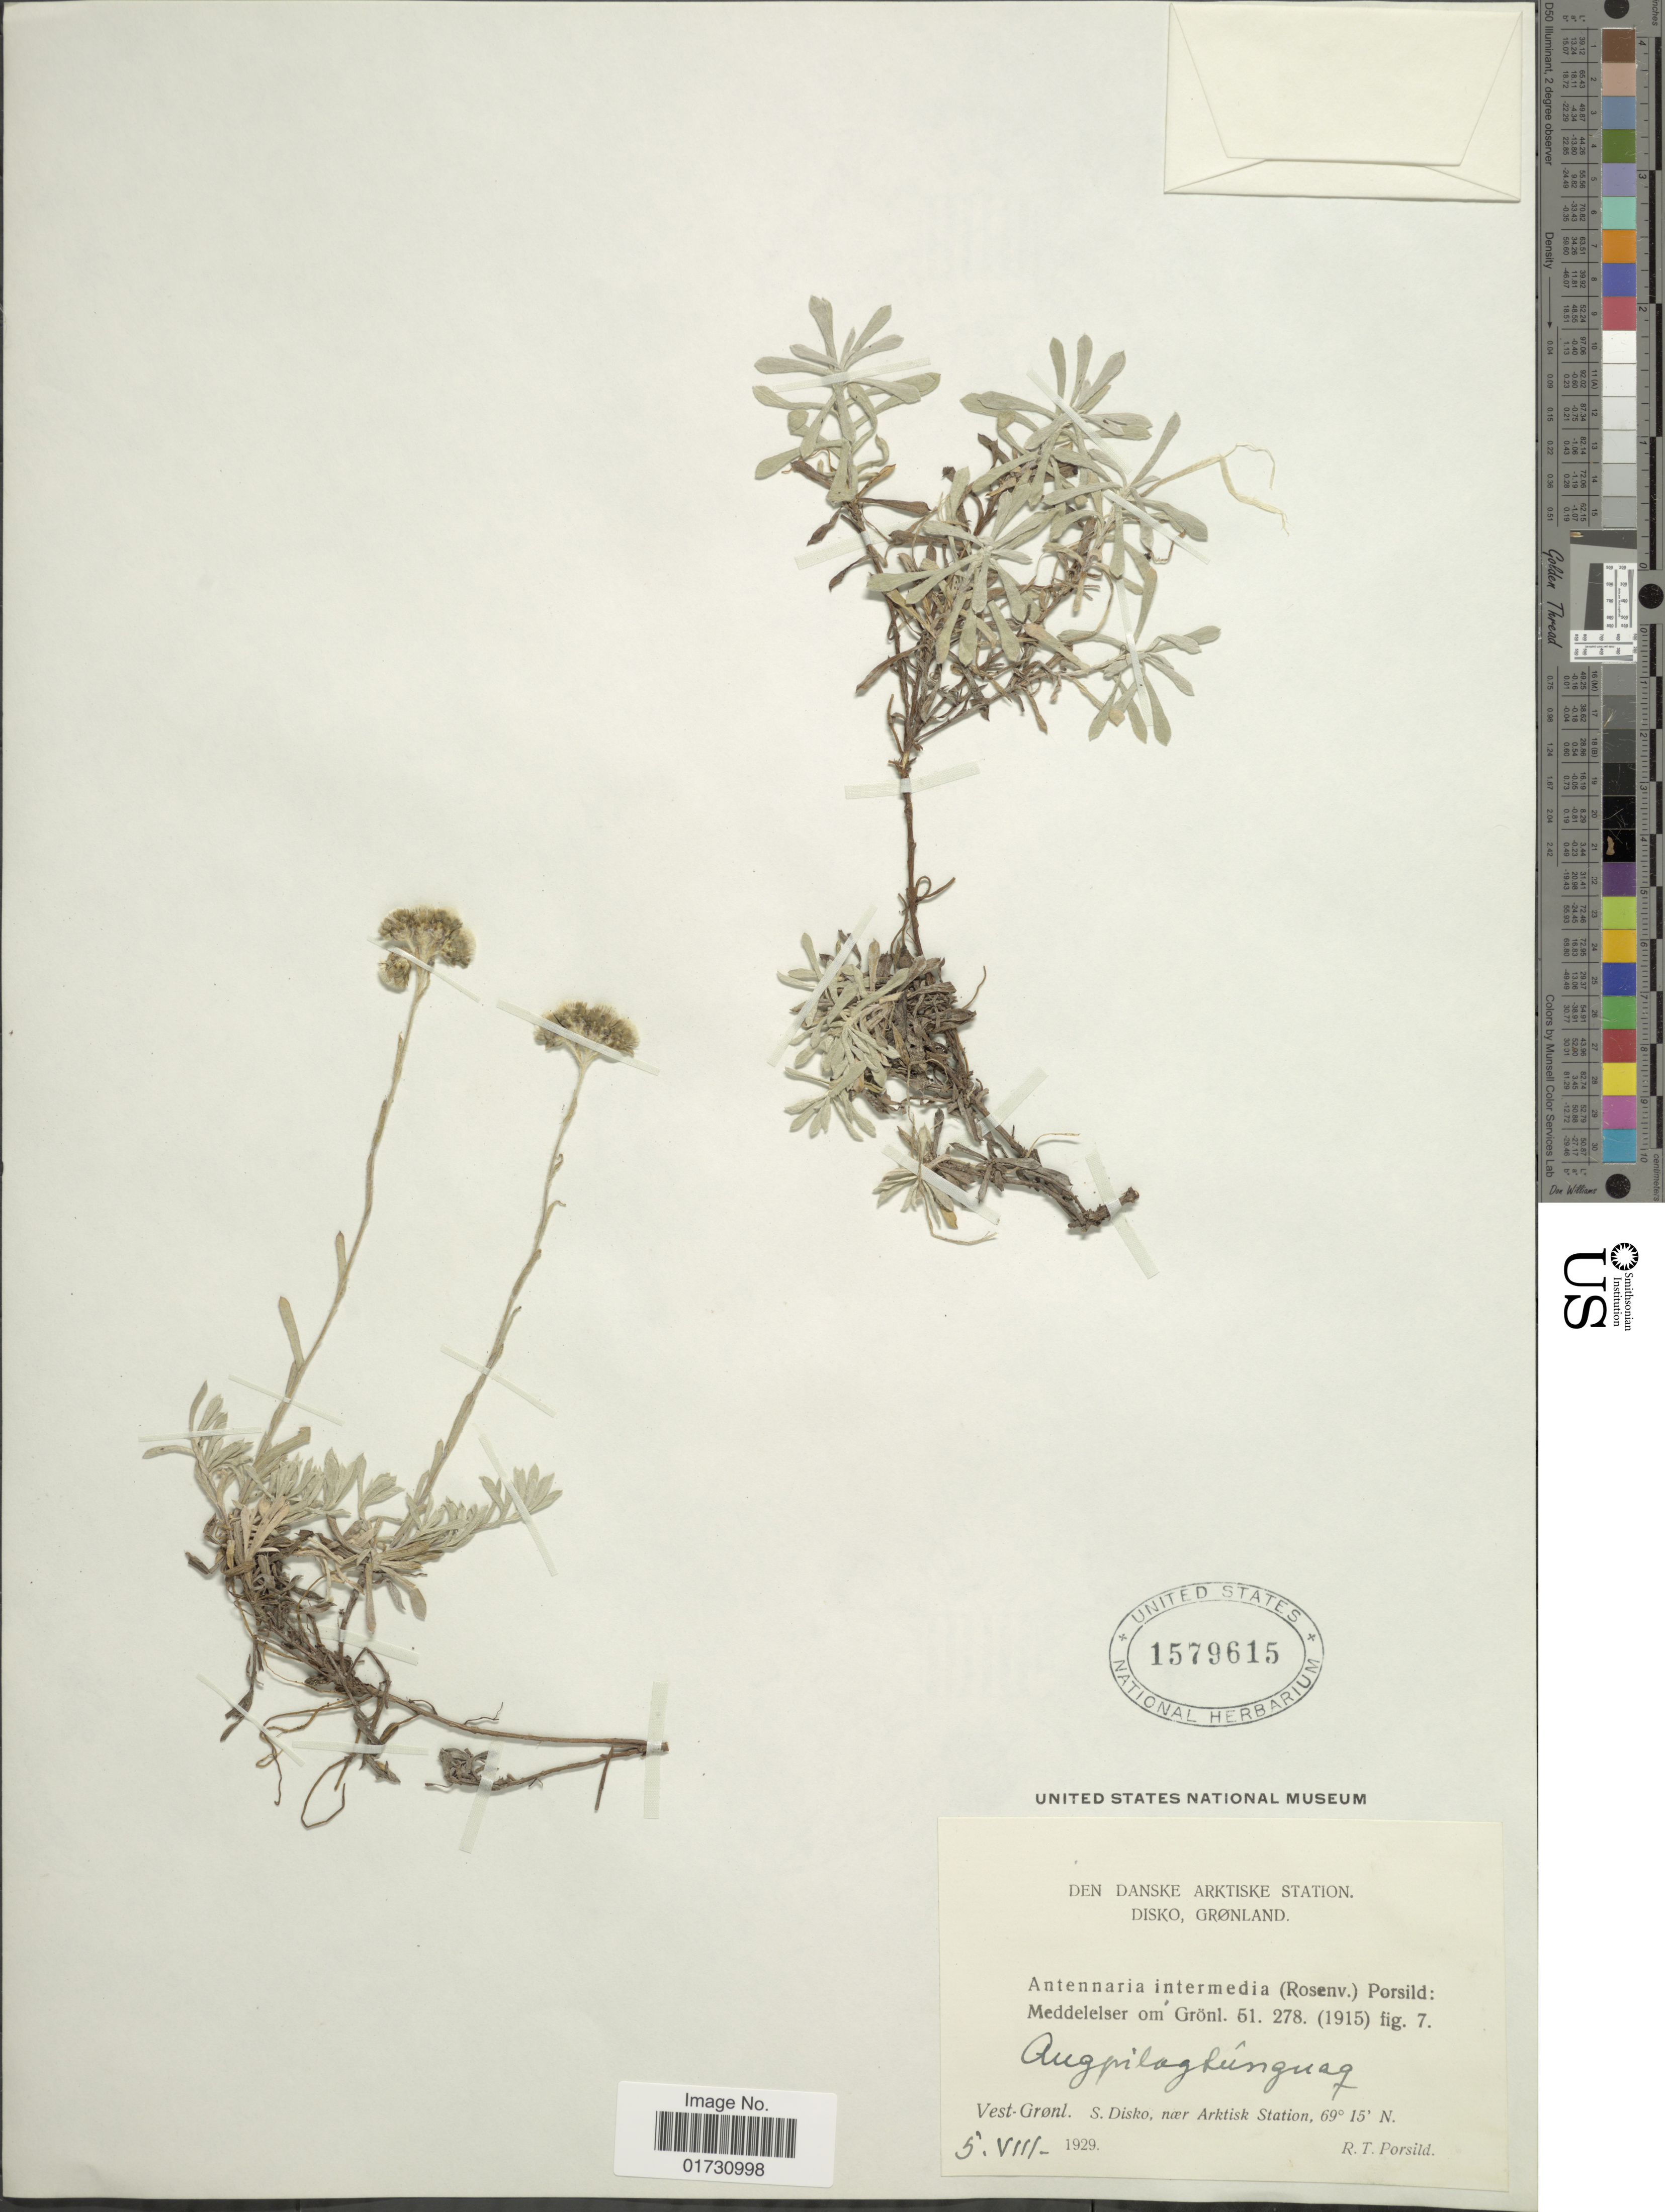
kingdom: Plantae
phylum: Tracheophyta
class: Magnoliopsida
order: Asterales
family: Asteraceae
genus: Antennaria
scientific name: Antennaria intermedia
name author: (Rosenv.) Porsild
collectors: R. T. Porsild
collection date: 1929-08-05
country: Greenland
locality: Vest-Grønl. S. Disko, near Arktisk Station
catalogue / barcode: US 1579615